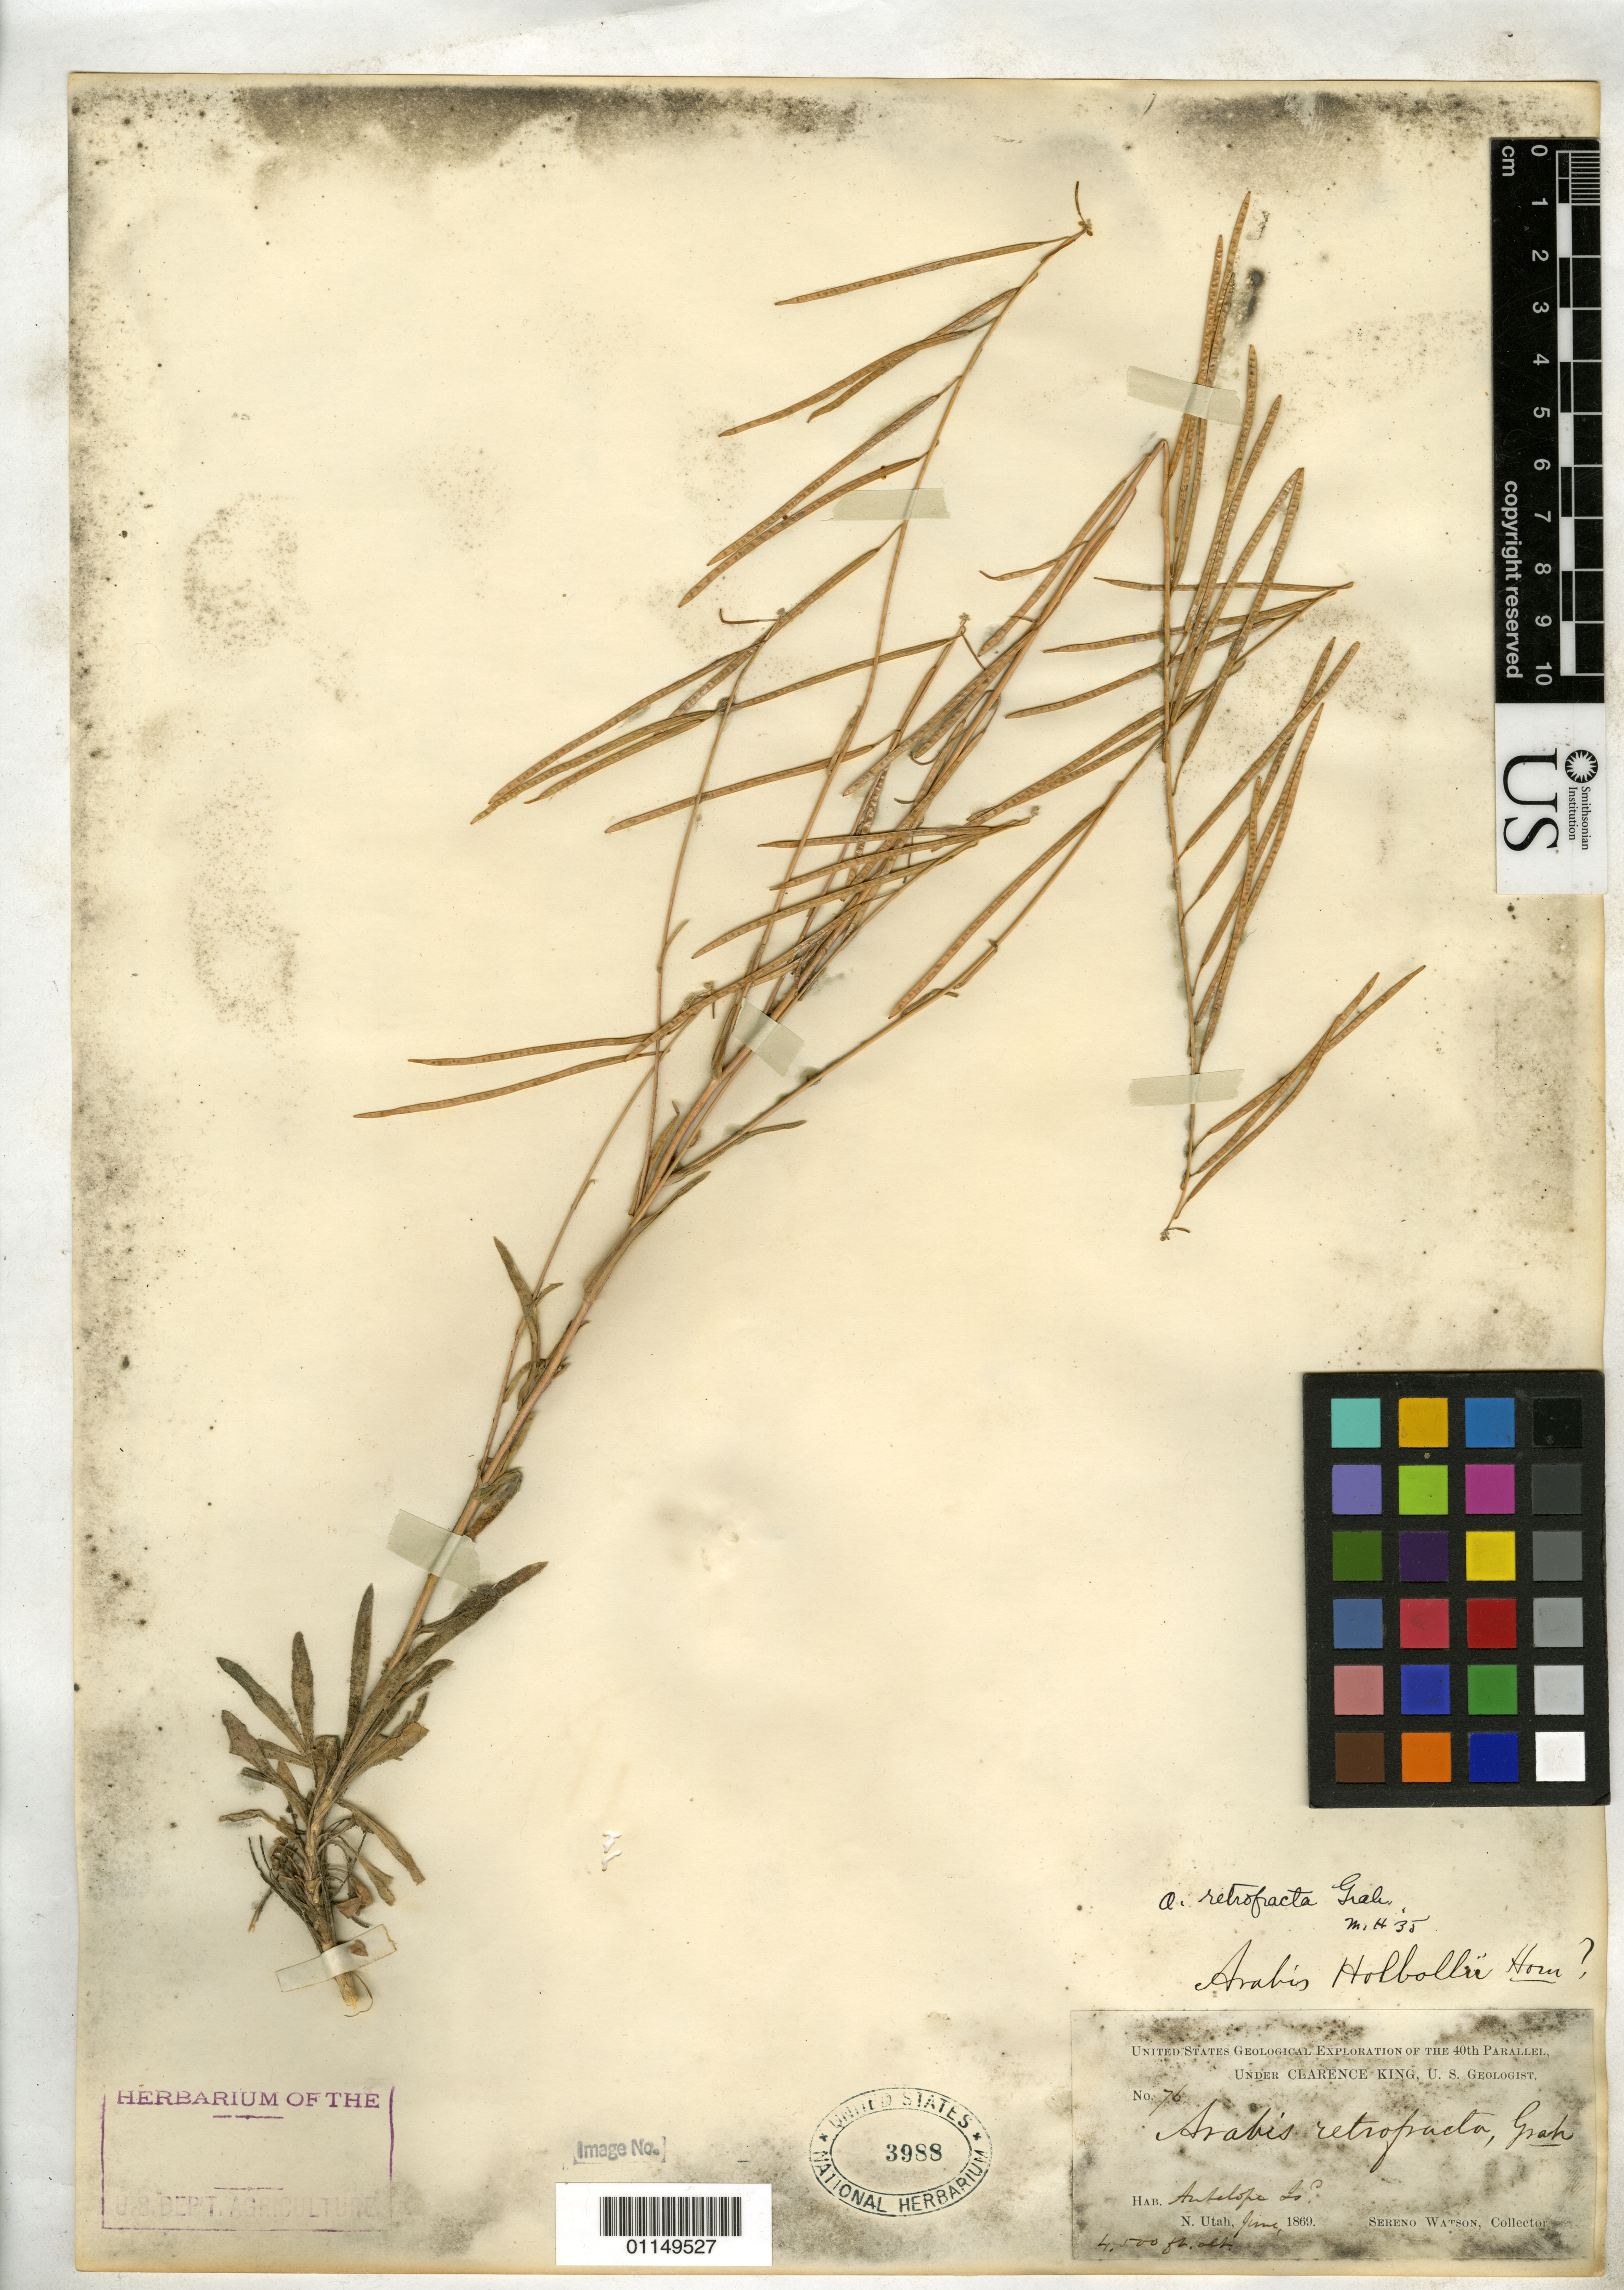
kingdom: Plantae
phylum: Tracheophyta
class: Magnoliopsida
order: Brassicales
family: Brassicaceae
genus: Arabis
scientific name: Arabis holboellii var. retrofracta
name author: Rydb.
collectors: S. Watson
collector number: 76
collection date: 1869-06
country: United States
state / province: Utah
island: Antelope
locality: Antelope Island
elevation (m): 1372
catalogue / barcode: US 3988